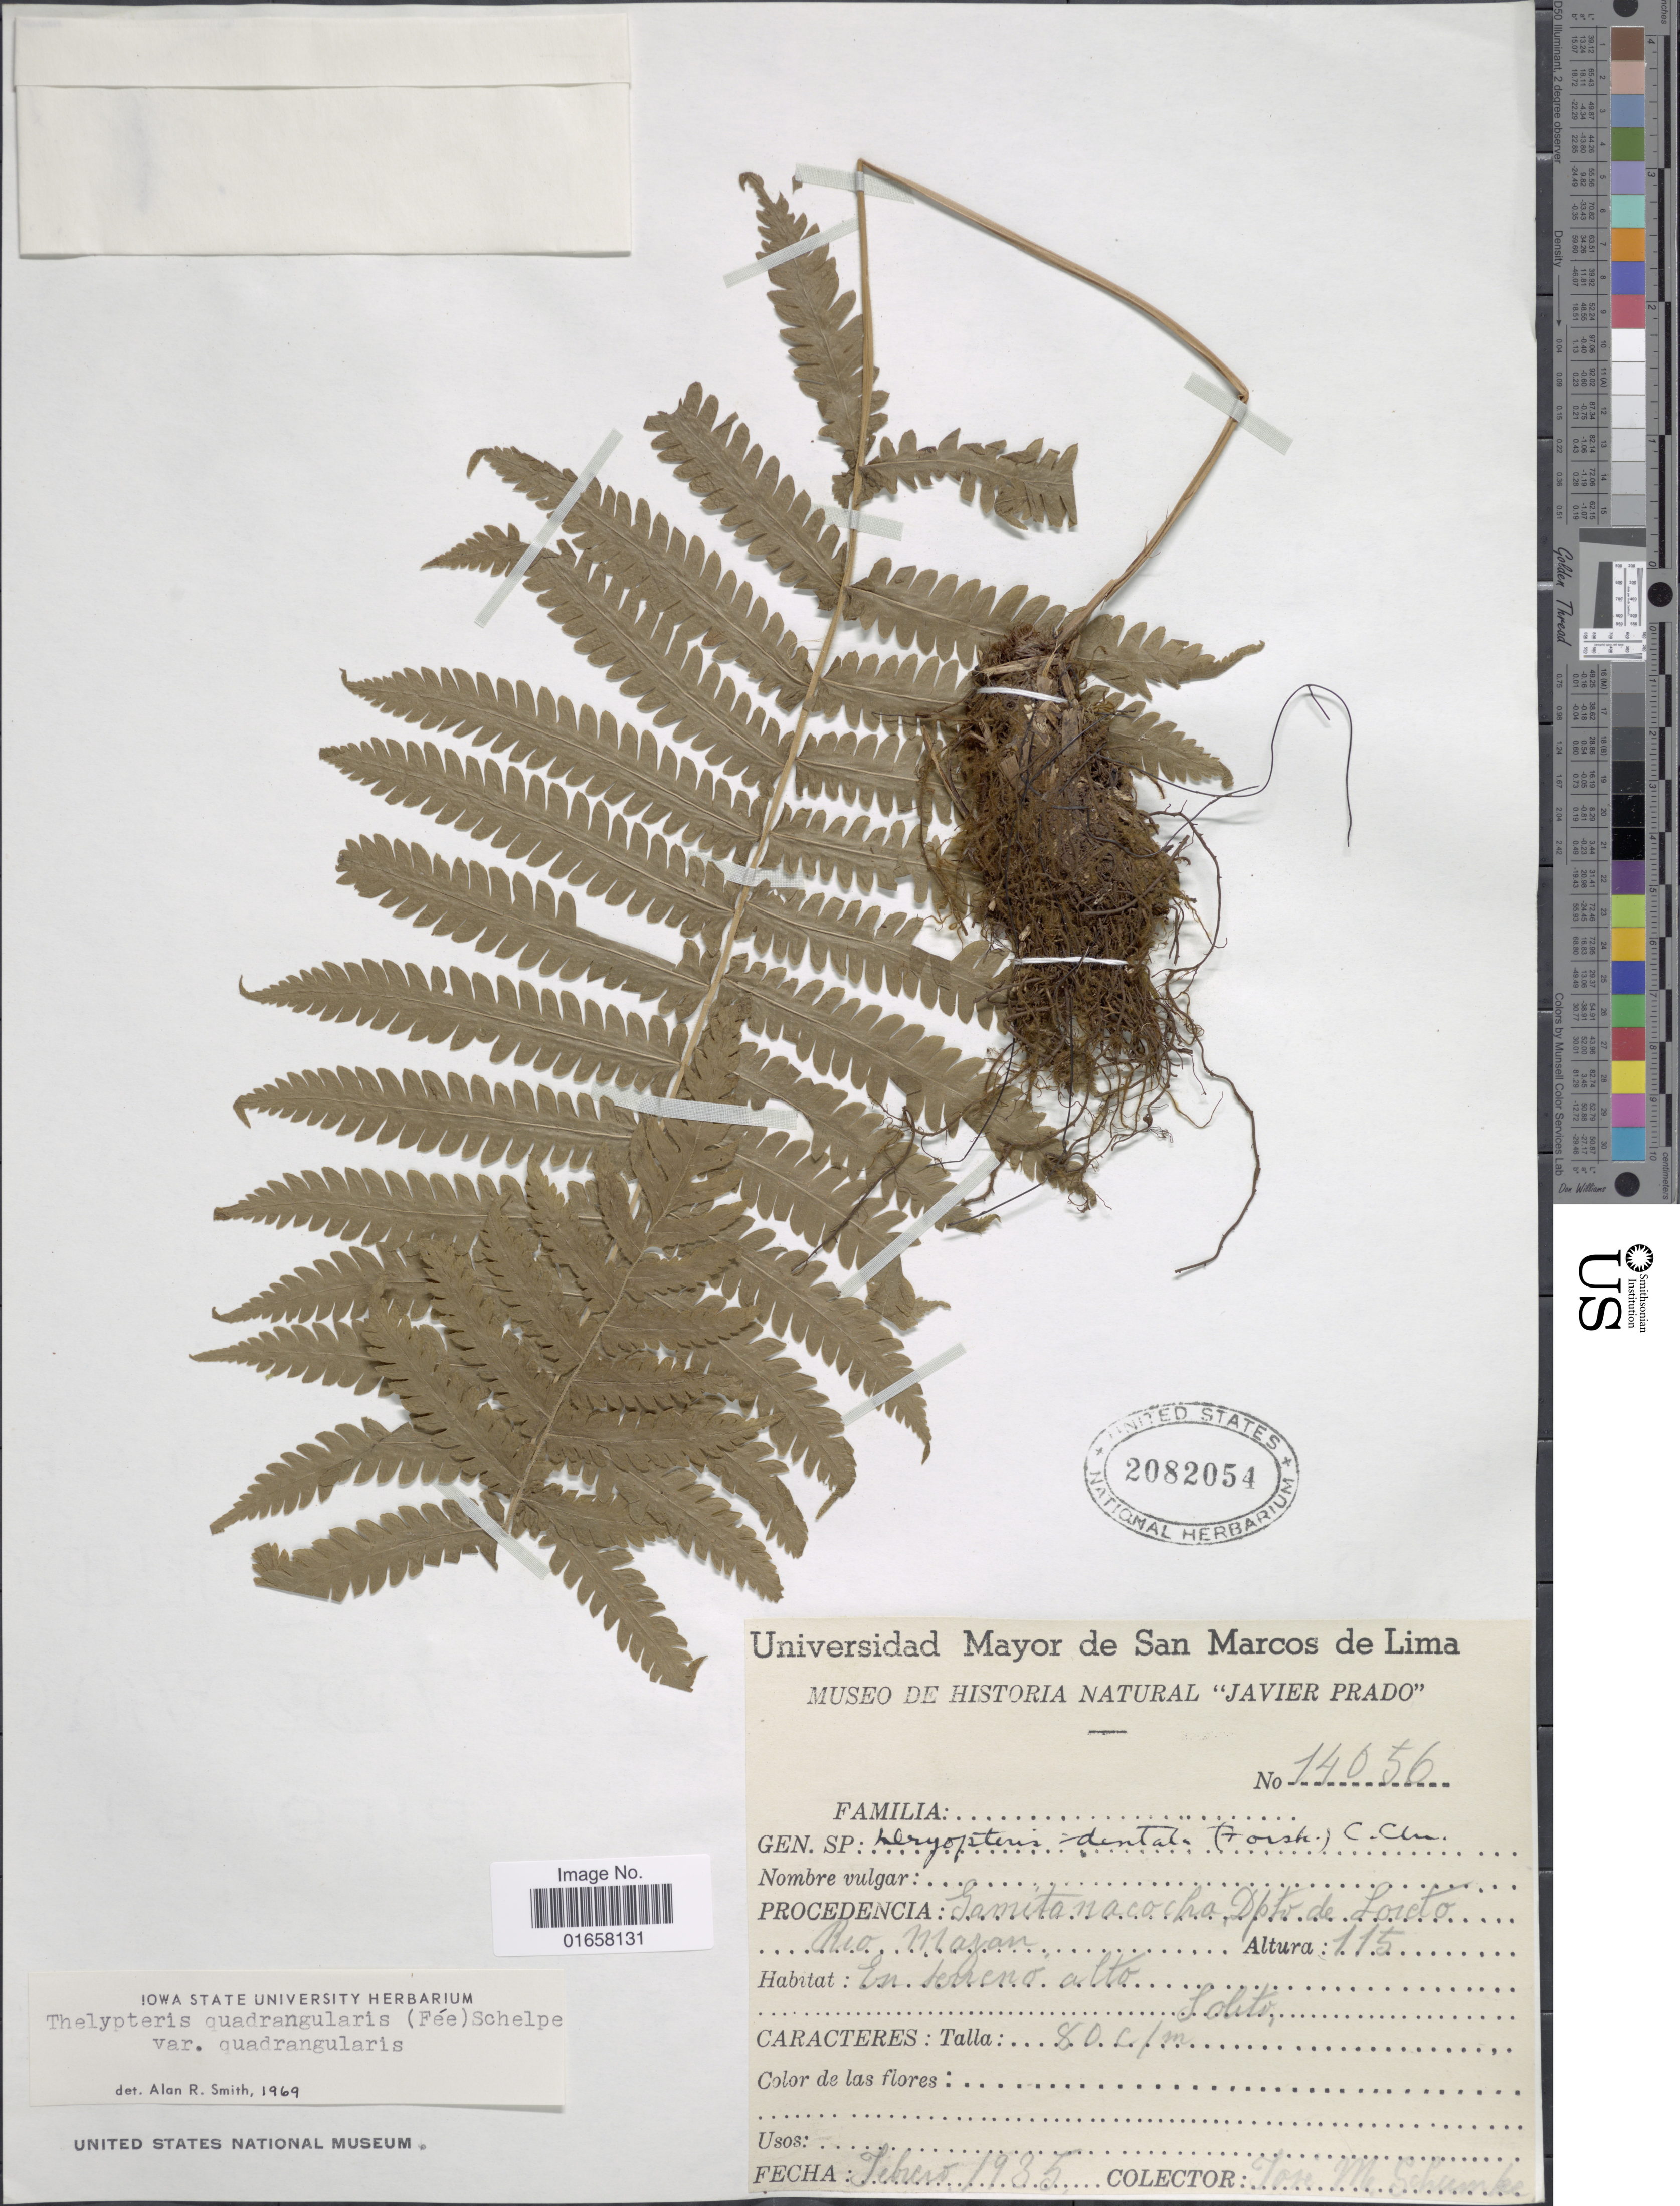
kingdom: Plantae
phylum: Tracheophyta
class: Polypodiopsida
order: Polypodiales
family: Thelypteridaceae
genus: Christella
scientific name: Christella hispidula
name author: (Decne.) Holttum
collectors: J. M. Schunke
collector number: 14056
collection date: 1935-02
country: Peru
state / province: Loreto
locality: Gamitanacocha, Río Mazán, Dpto. de Loreto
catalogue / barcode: US 2082054